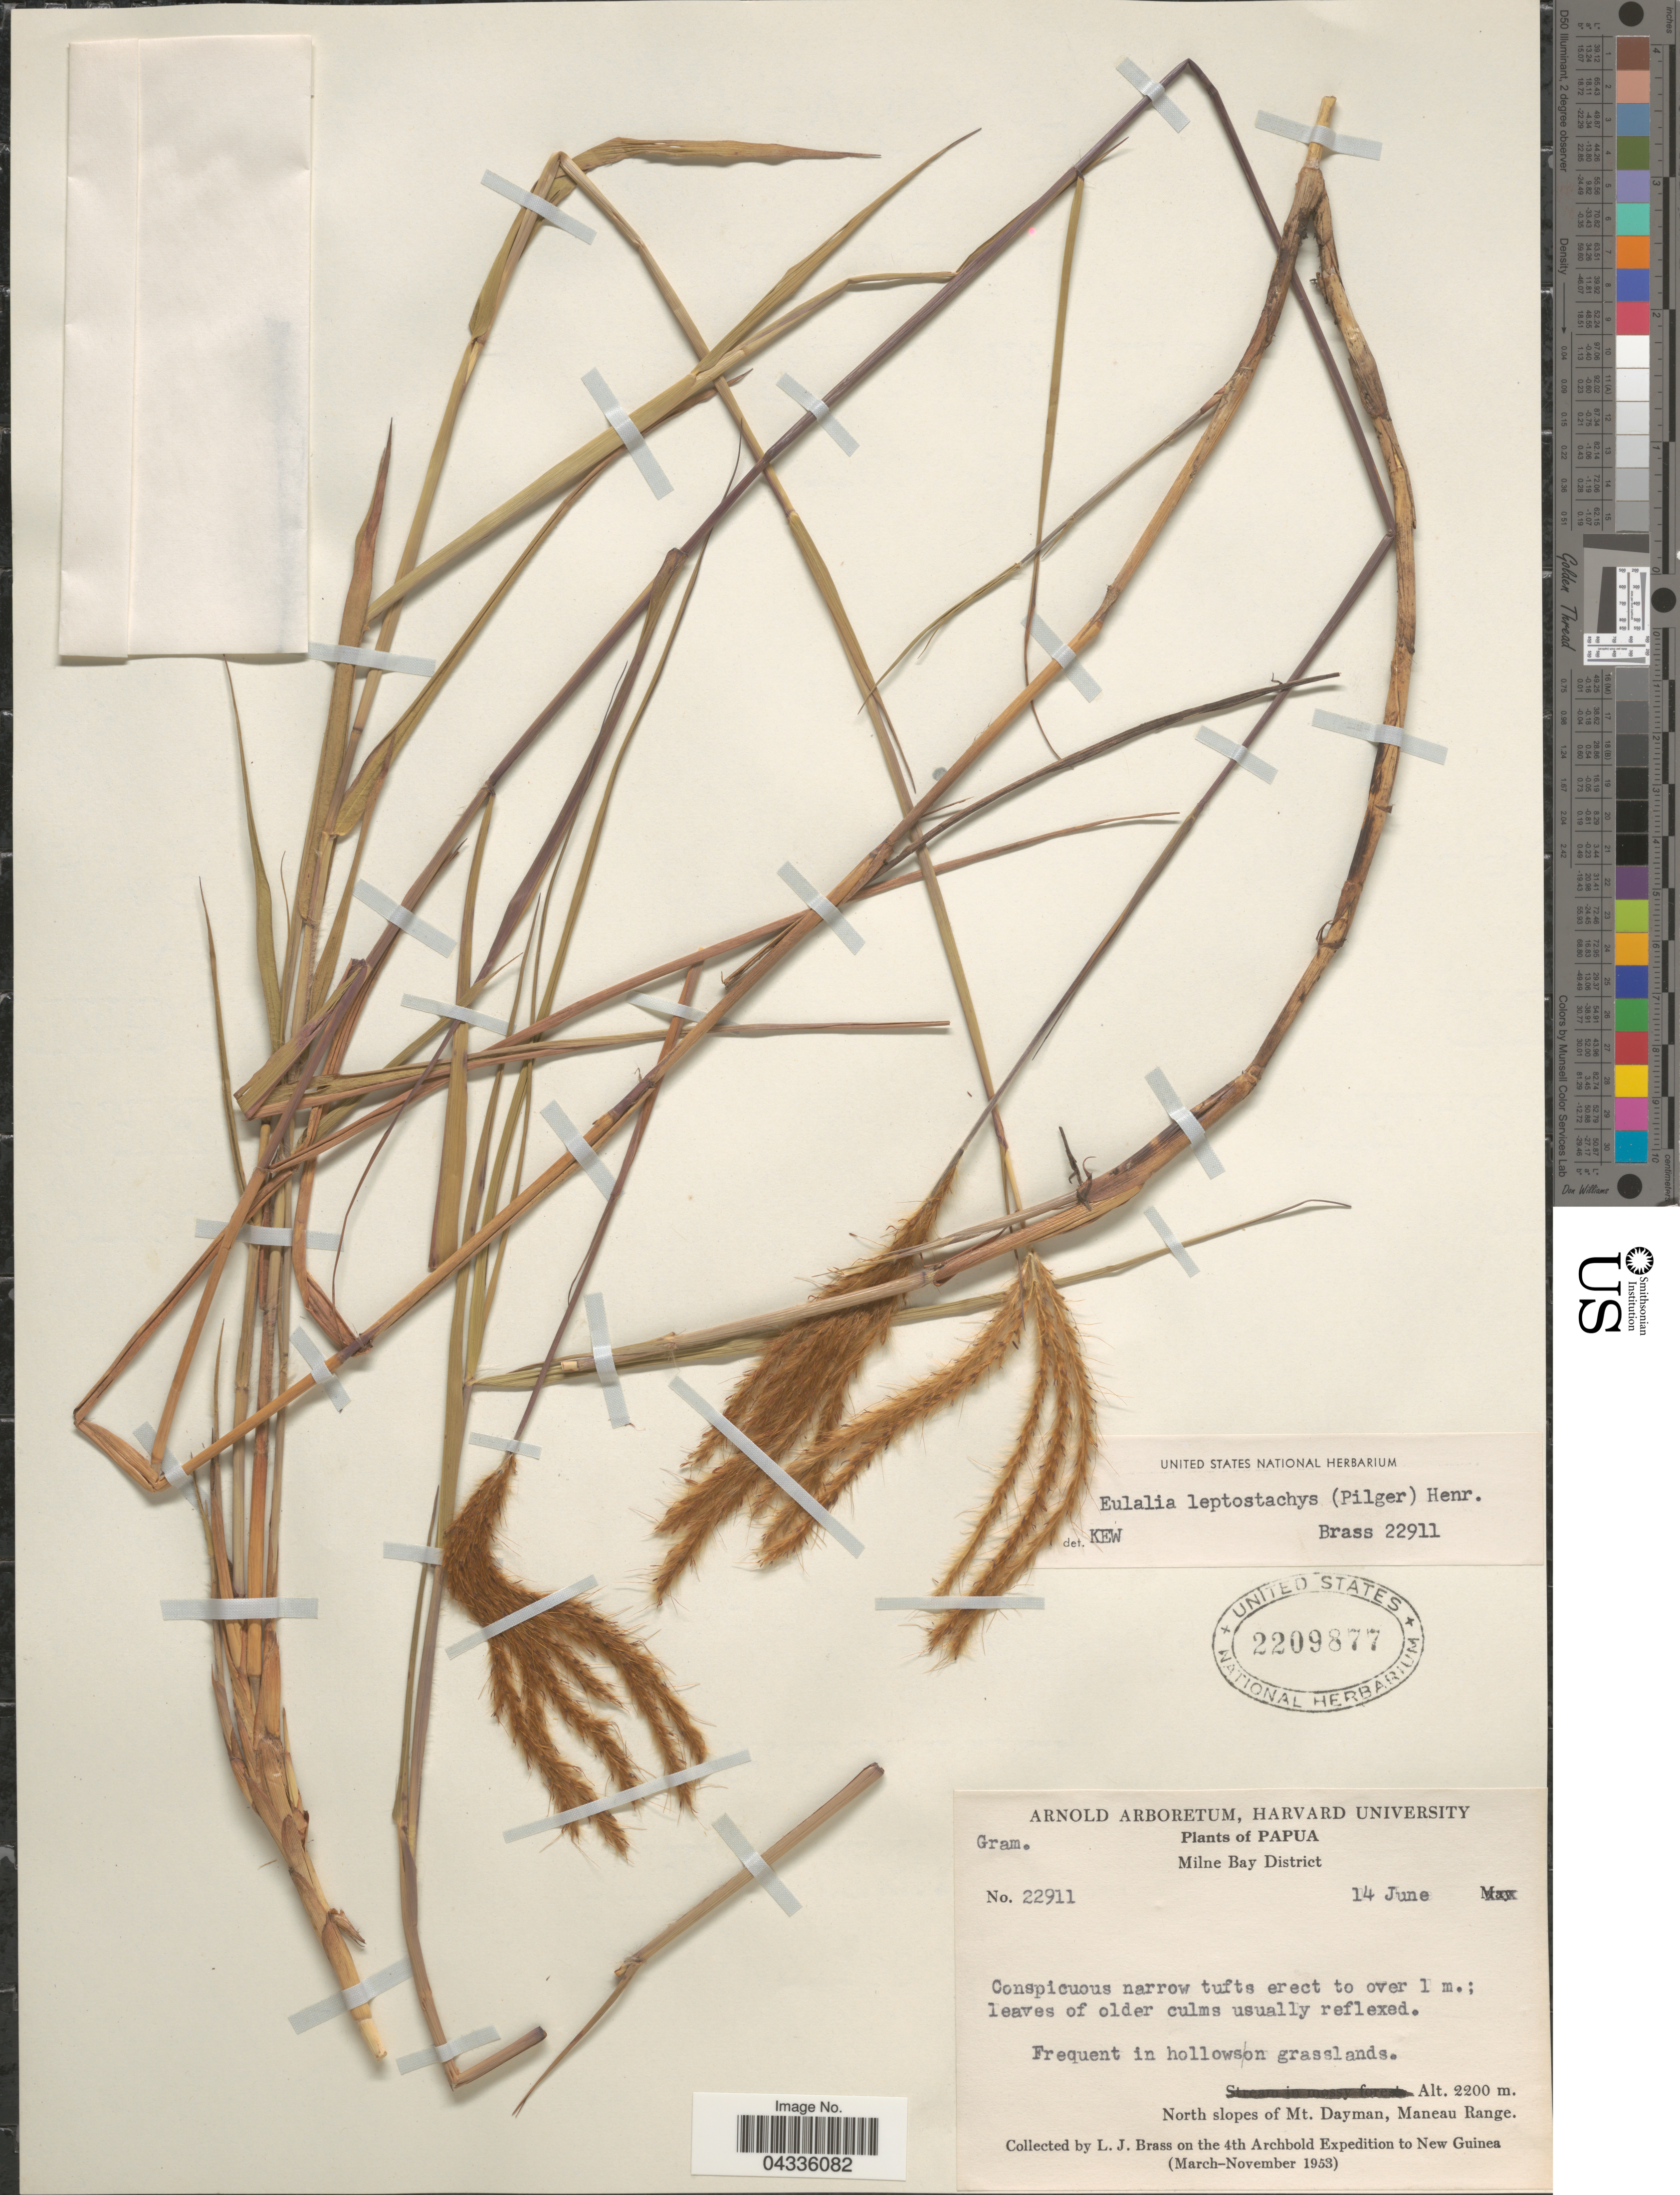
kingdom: Plantae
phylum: Tracheophyta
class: Liliopsida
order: Poales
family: Poaceae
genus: Eulalia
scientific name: Eulalia leptostachys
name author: (Pilg.) Henr.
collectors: L. J. Brass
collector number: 22911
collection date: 1953-06-14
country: Papua New Guinea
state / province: Milne Bay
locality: Papua. Milne Bay District. North slopes of Mt. Dayman, Maneau Range. 4th Archbold Expedition to New Guinea.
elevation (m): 2200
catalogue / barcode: US 2209877